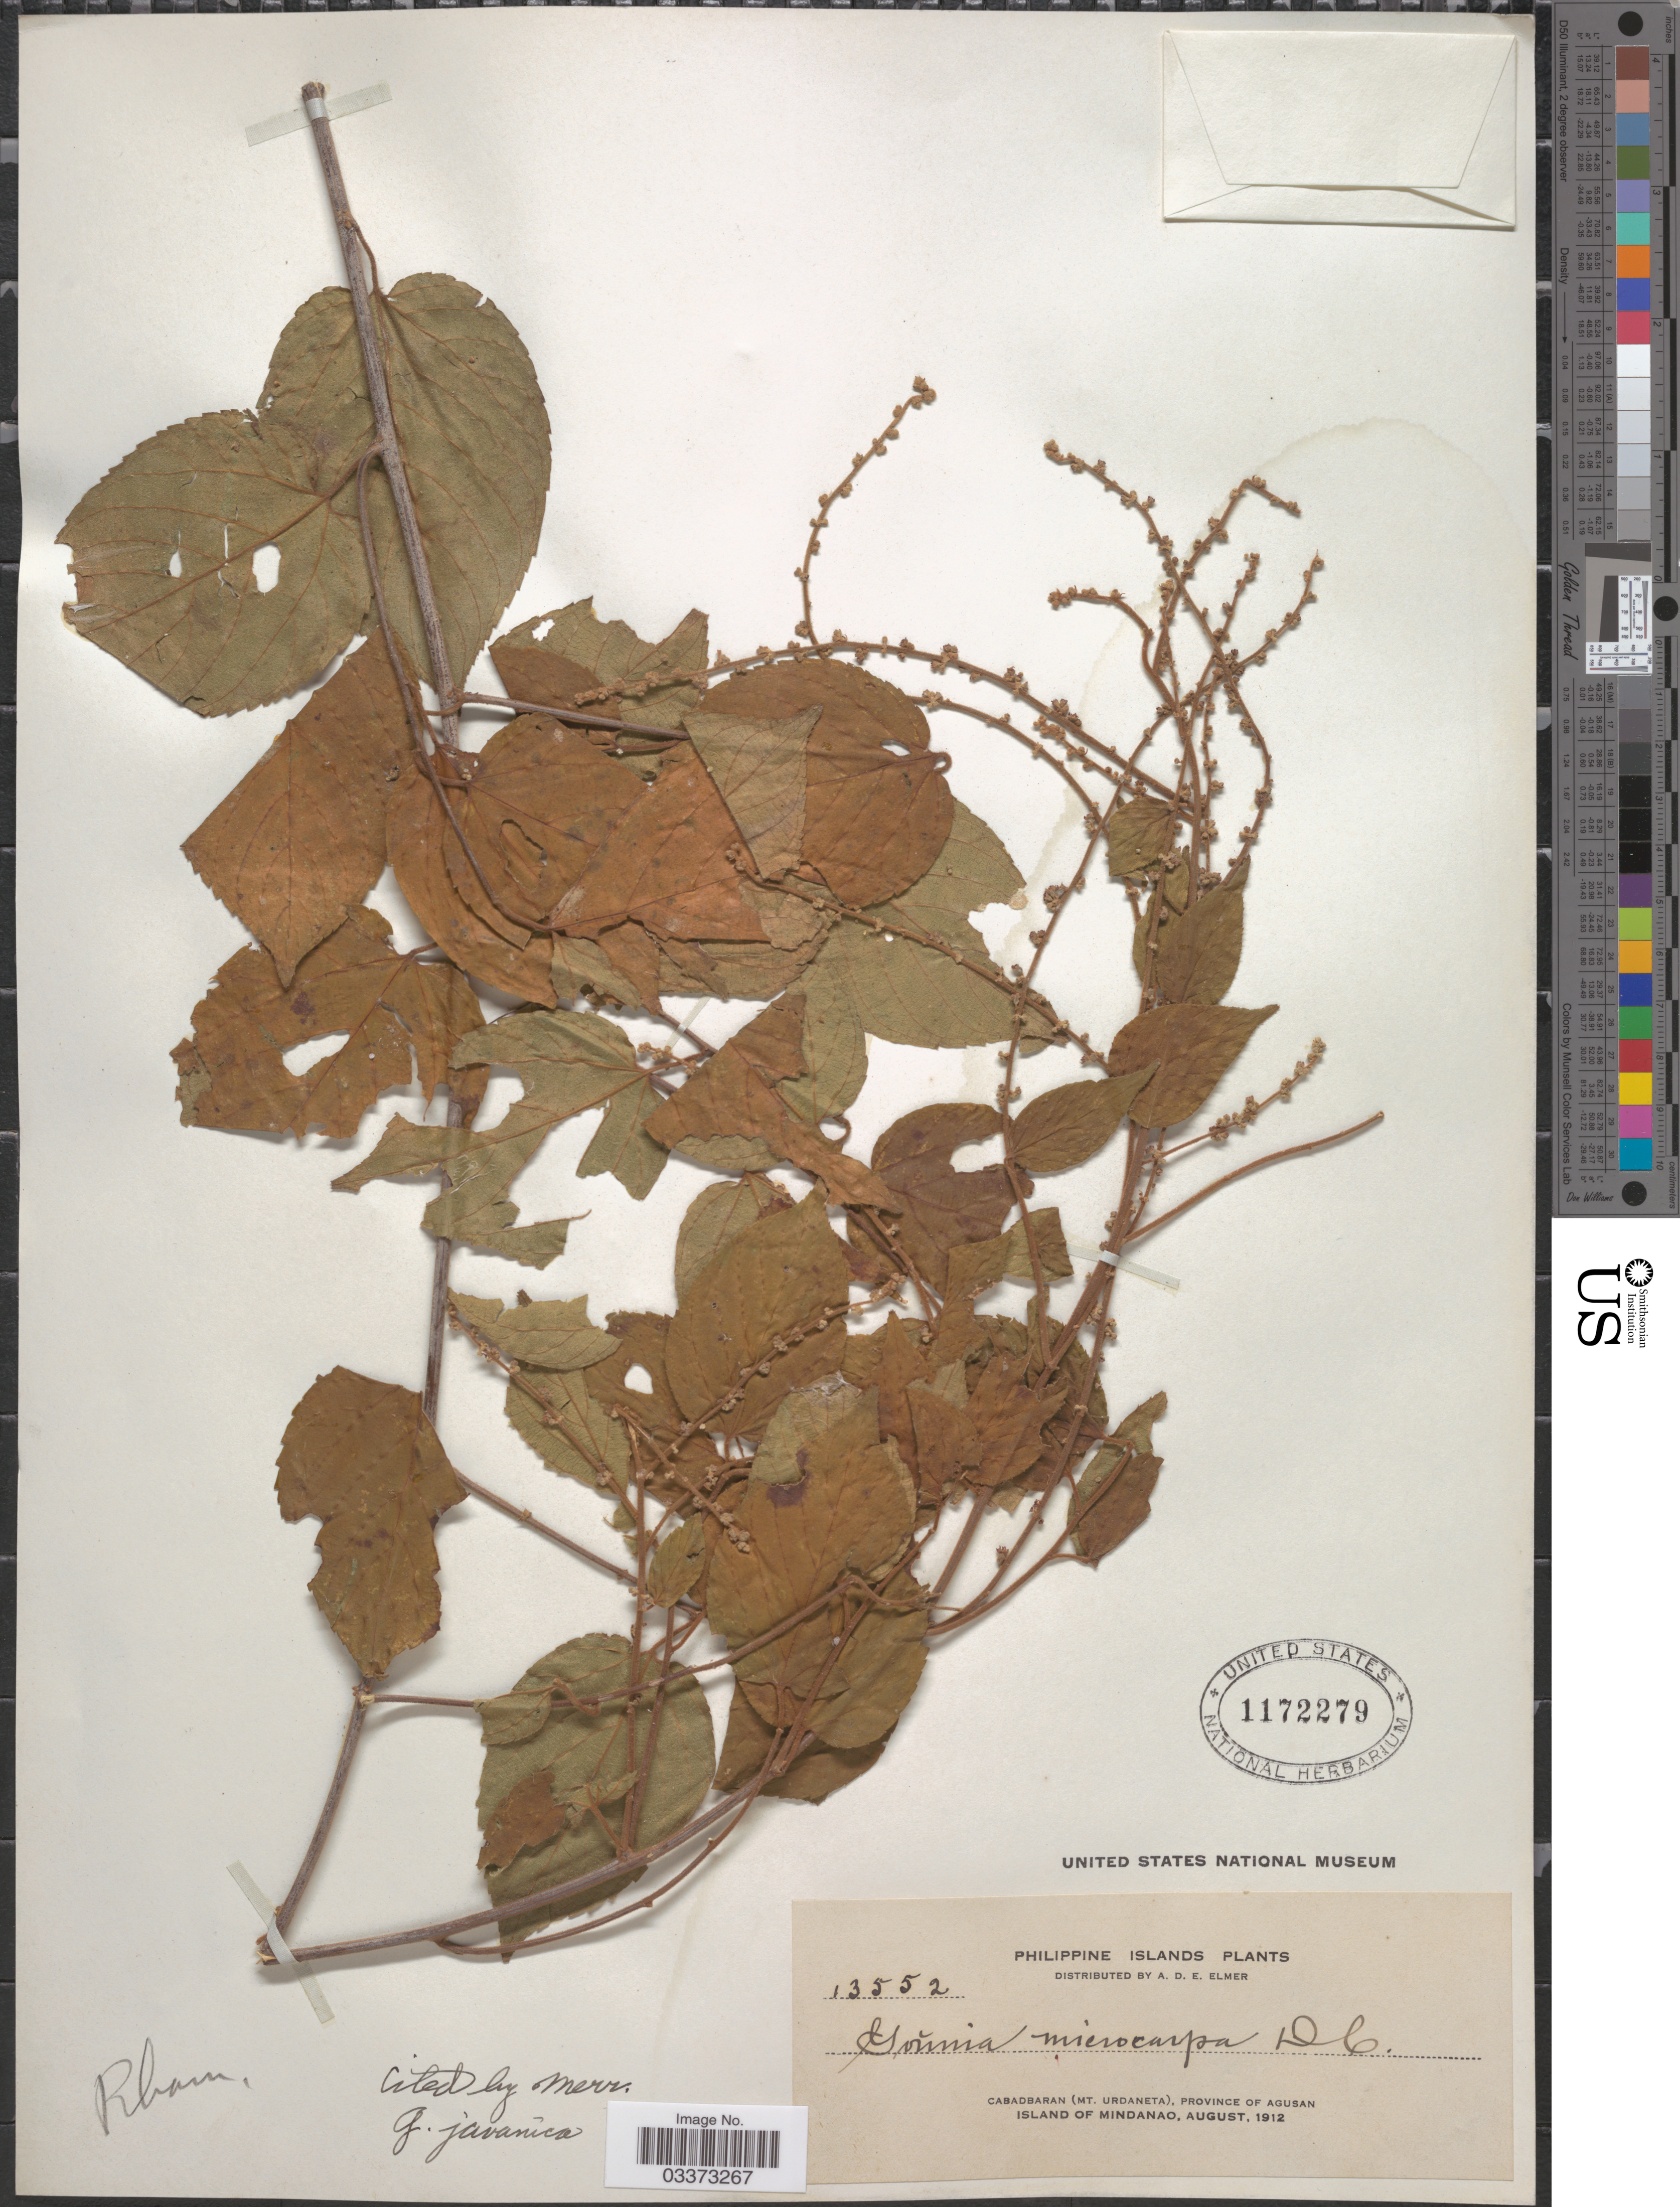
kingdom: Plantae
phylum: Tracheophyta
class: Magnoliopsida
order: Rosales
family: Rhamnaceae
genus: Gouania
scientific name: Gouania javanica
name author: Miq.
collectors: A. D. E. Elmer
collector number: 13552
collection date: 1912-08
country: Philippines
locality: Cabadbaran (Mt. Urdaneta), Province of Agusan. Island of Mindanao.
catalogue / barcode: US 1172279